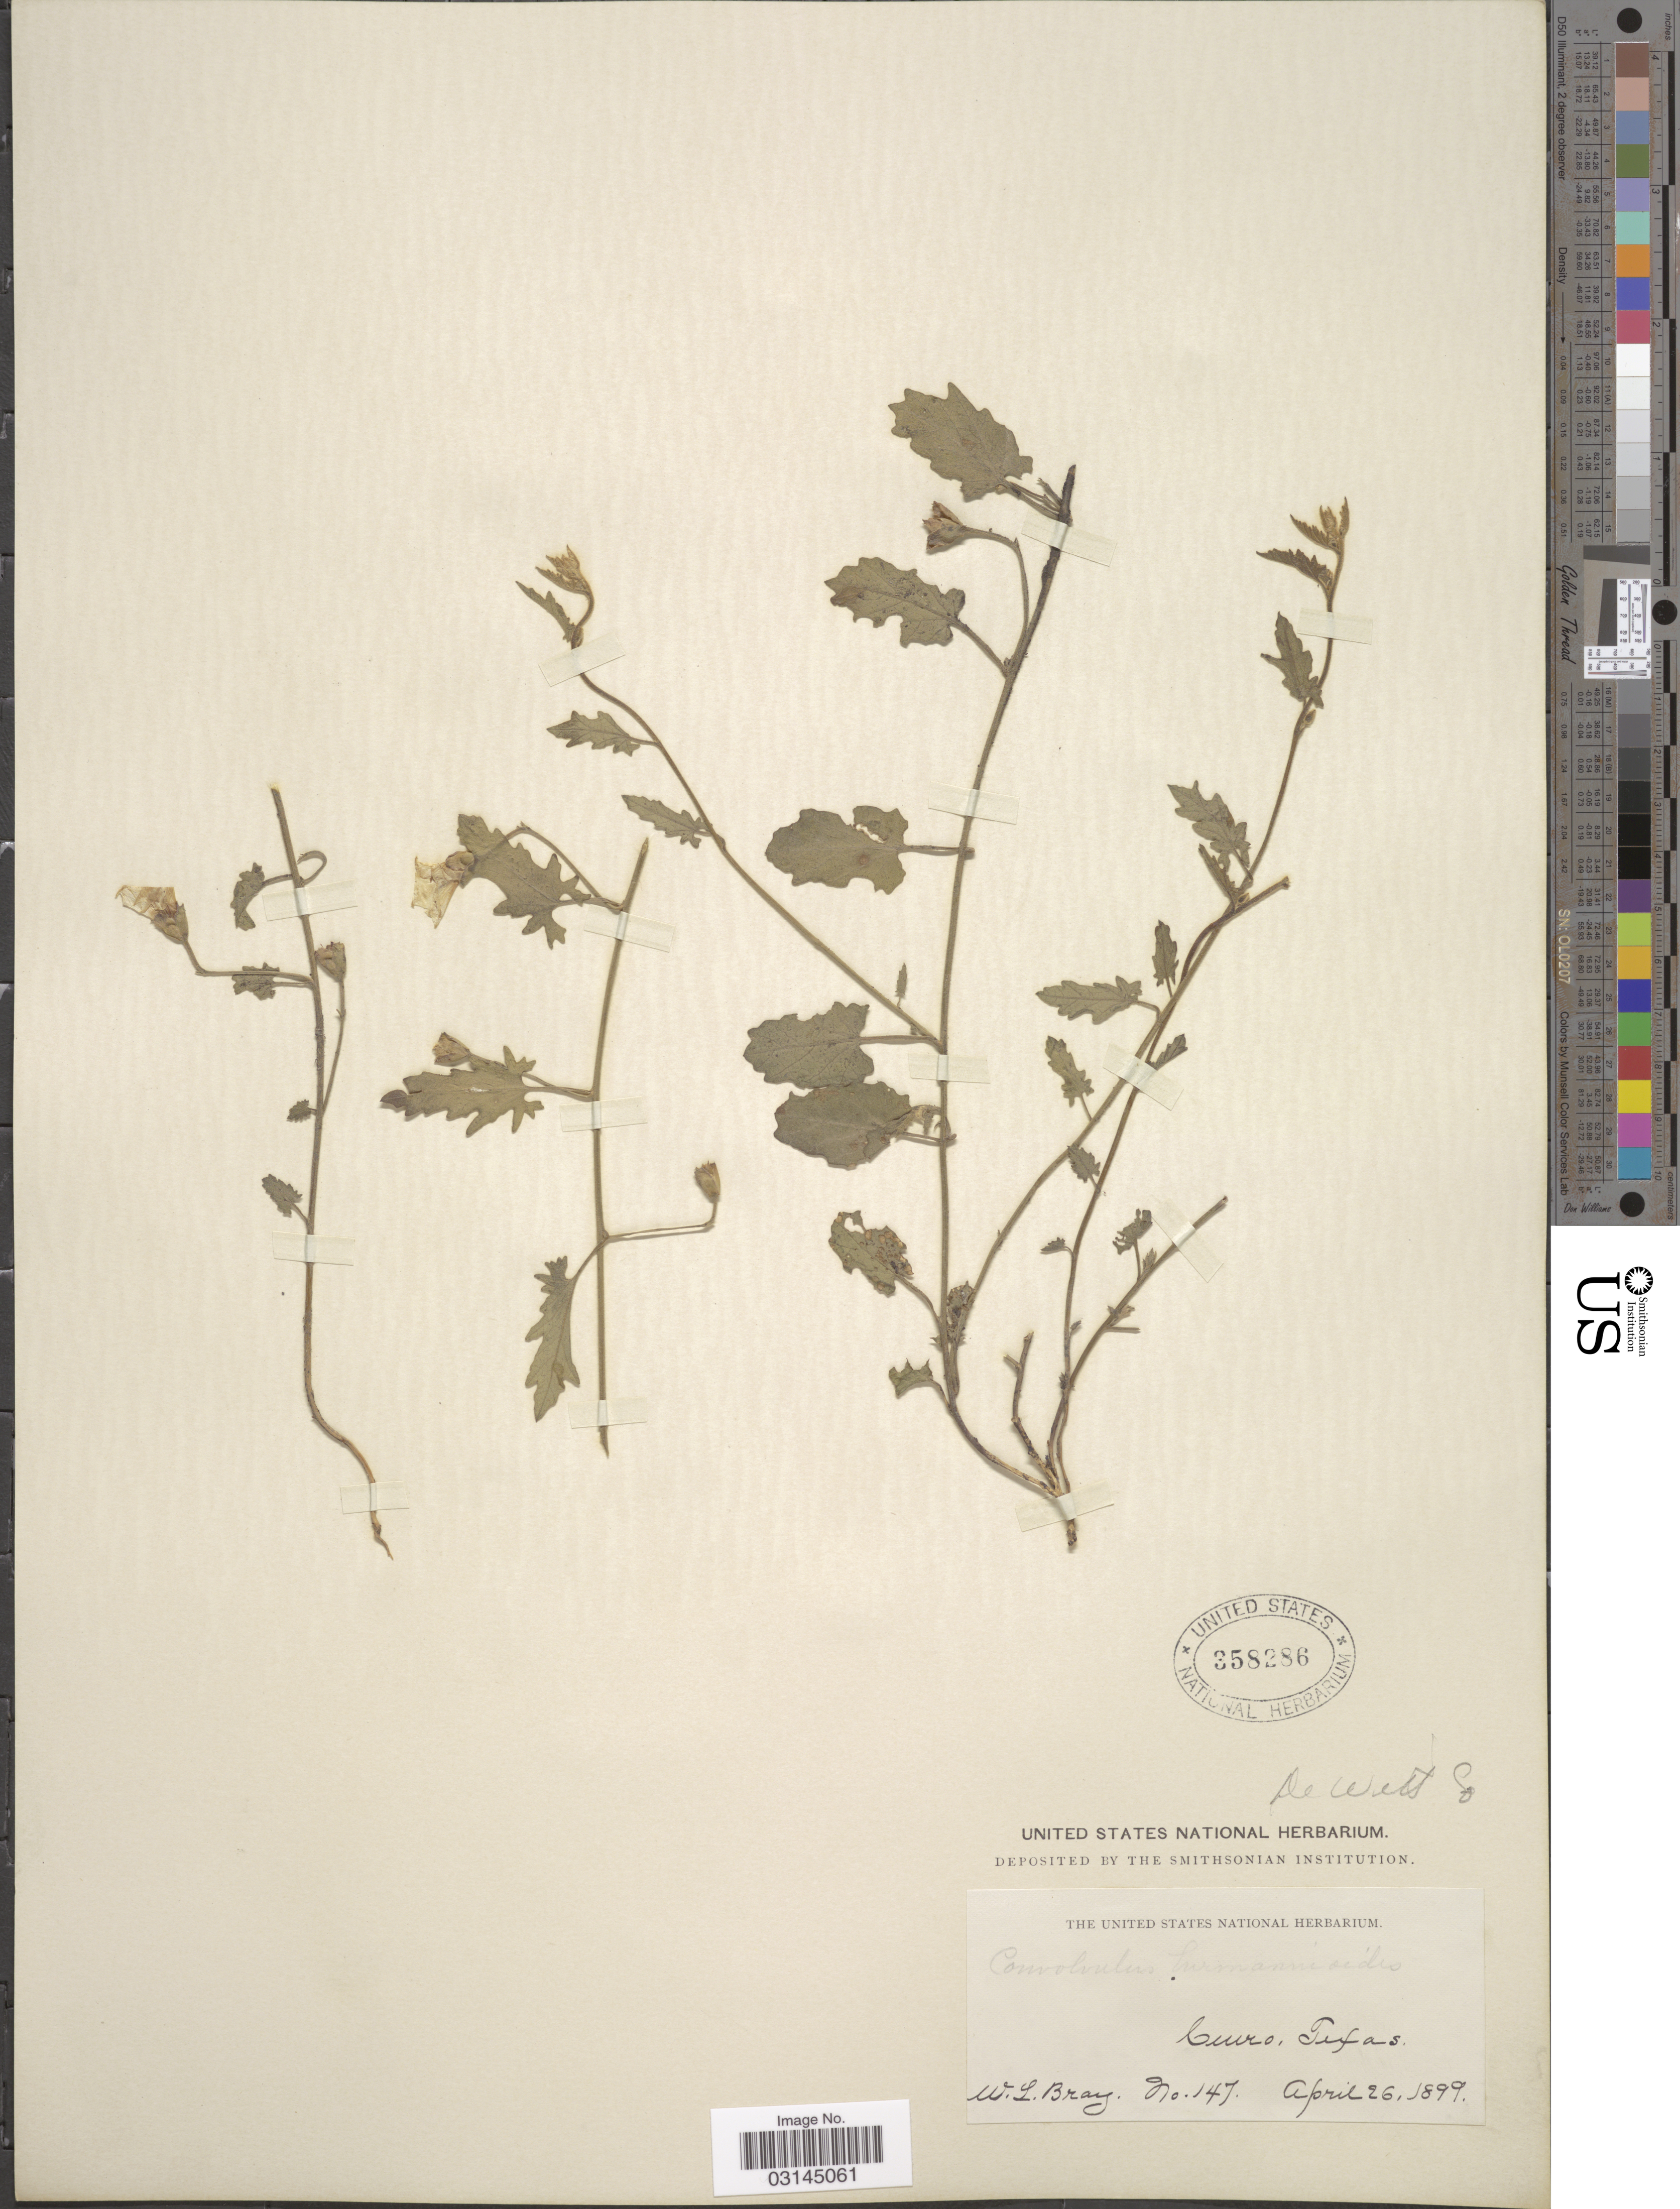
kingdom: Plantae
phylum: Tracheophyta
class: Magnoliopsida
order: Solanales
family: Convolvulaceae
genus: Convolvulus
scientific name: Convolvulus hermannioides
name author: A. Gray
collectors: W. L. Bray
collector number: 147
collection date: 1899-04-26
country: United States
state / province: Texas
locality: Cuero. De Witt Co.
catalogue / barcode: US 358286